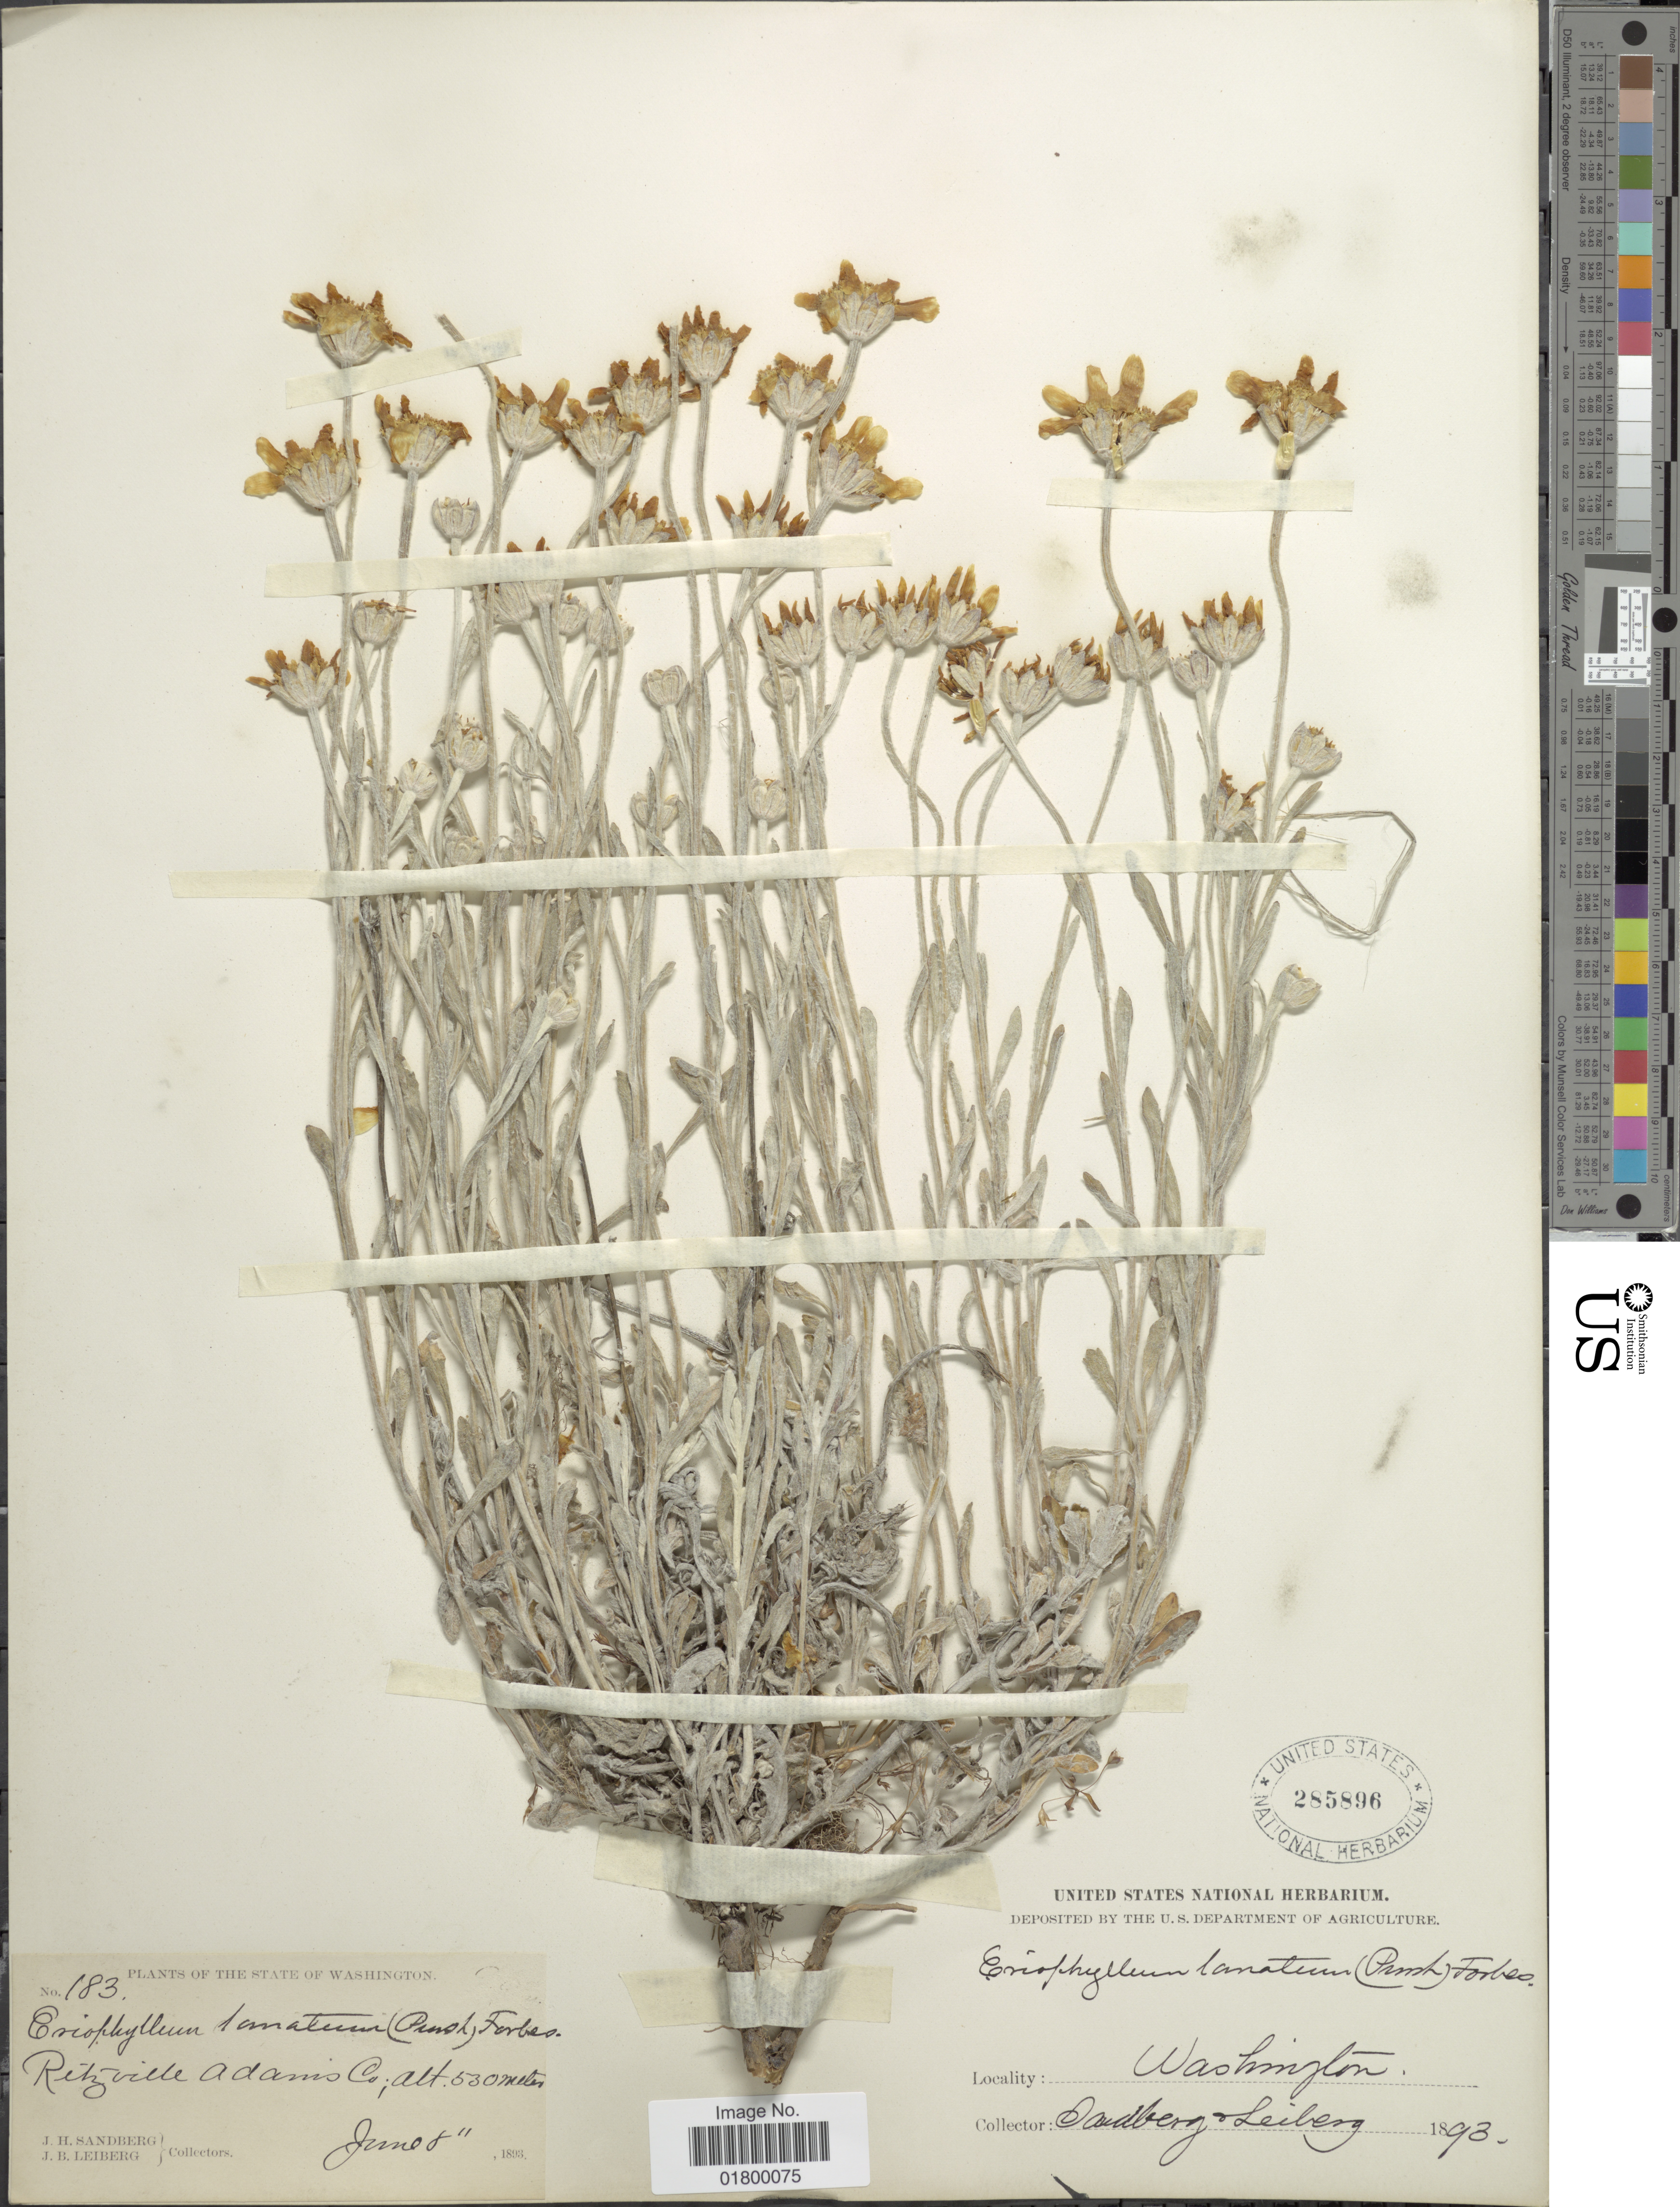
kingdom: Plantae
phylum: Tracheophyta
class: Magnoliopsida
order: Asterales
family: Asteraceae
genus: Eriophyllum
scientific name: Eriophyllum integrifolium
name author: (Hook.) Greene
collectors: J. H. Sandberg & J. B. Leiberg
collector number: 183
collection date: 1893-06-28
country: United States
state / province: Washington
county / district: Adams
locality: The State of Washington, Retriville Adams Co.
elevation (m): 530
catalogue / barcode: US 285896